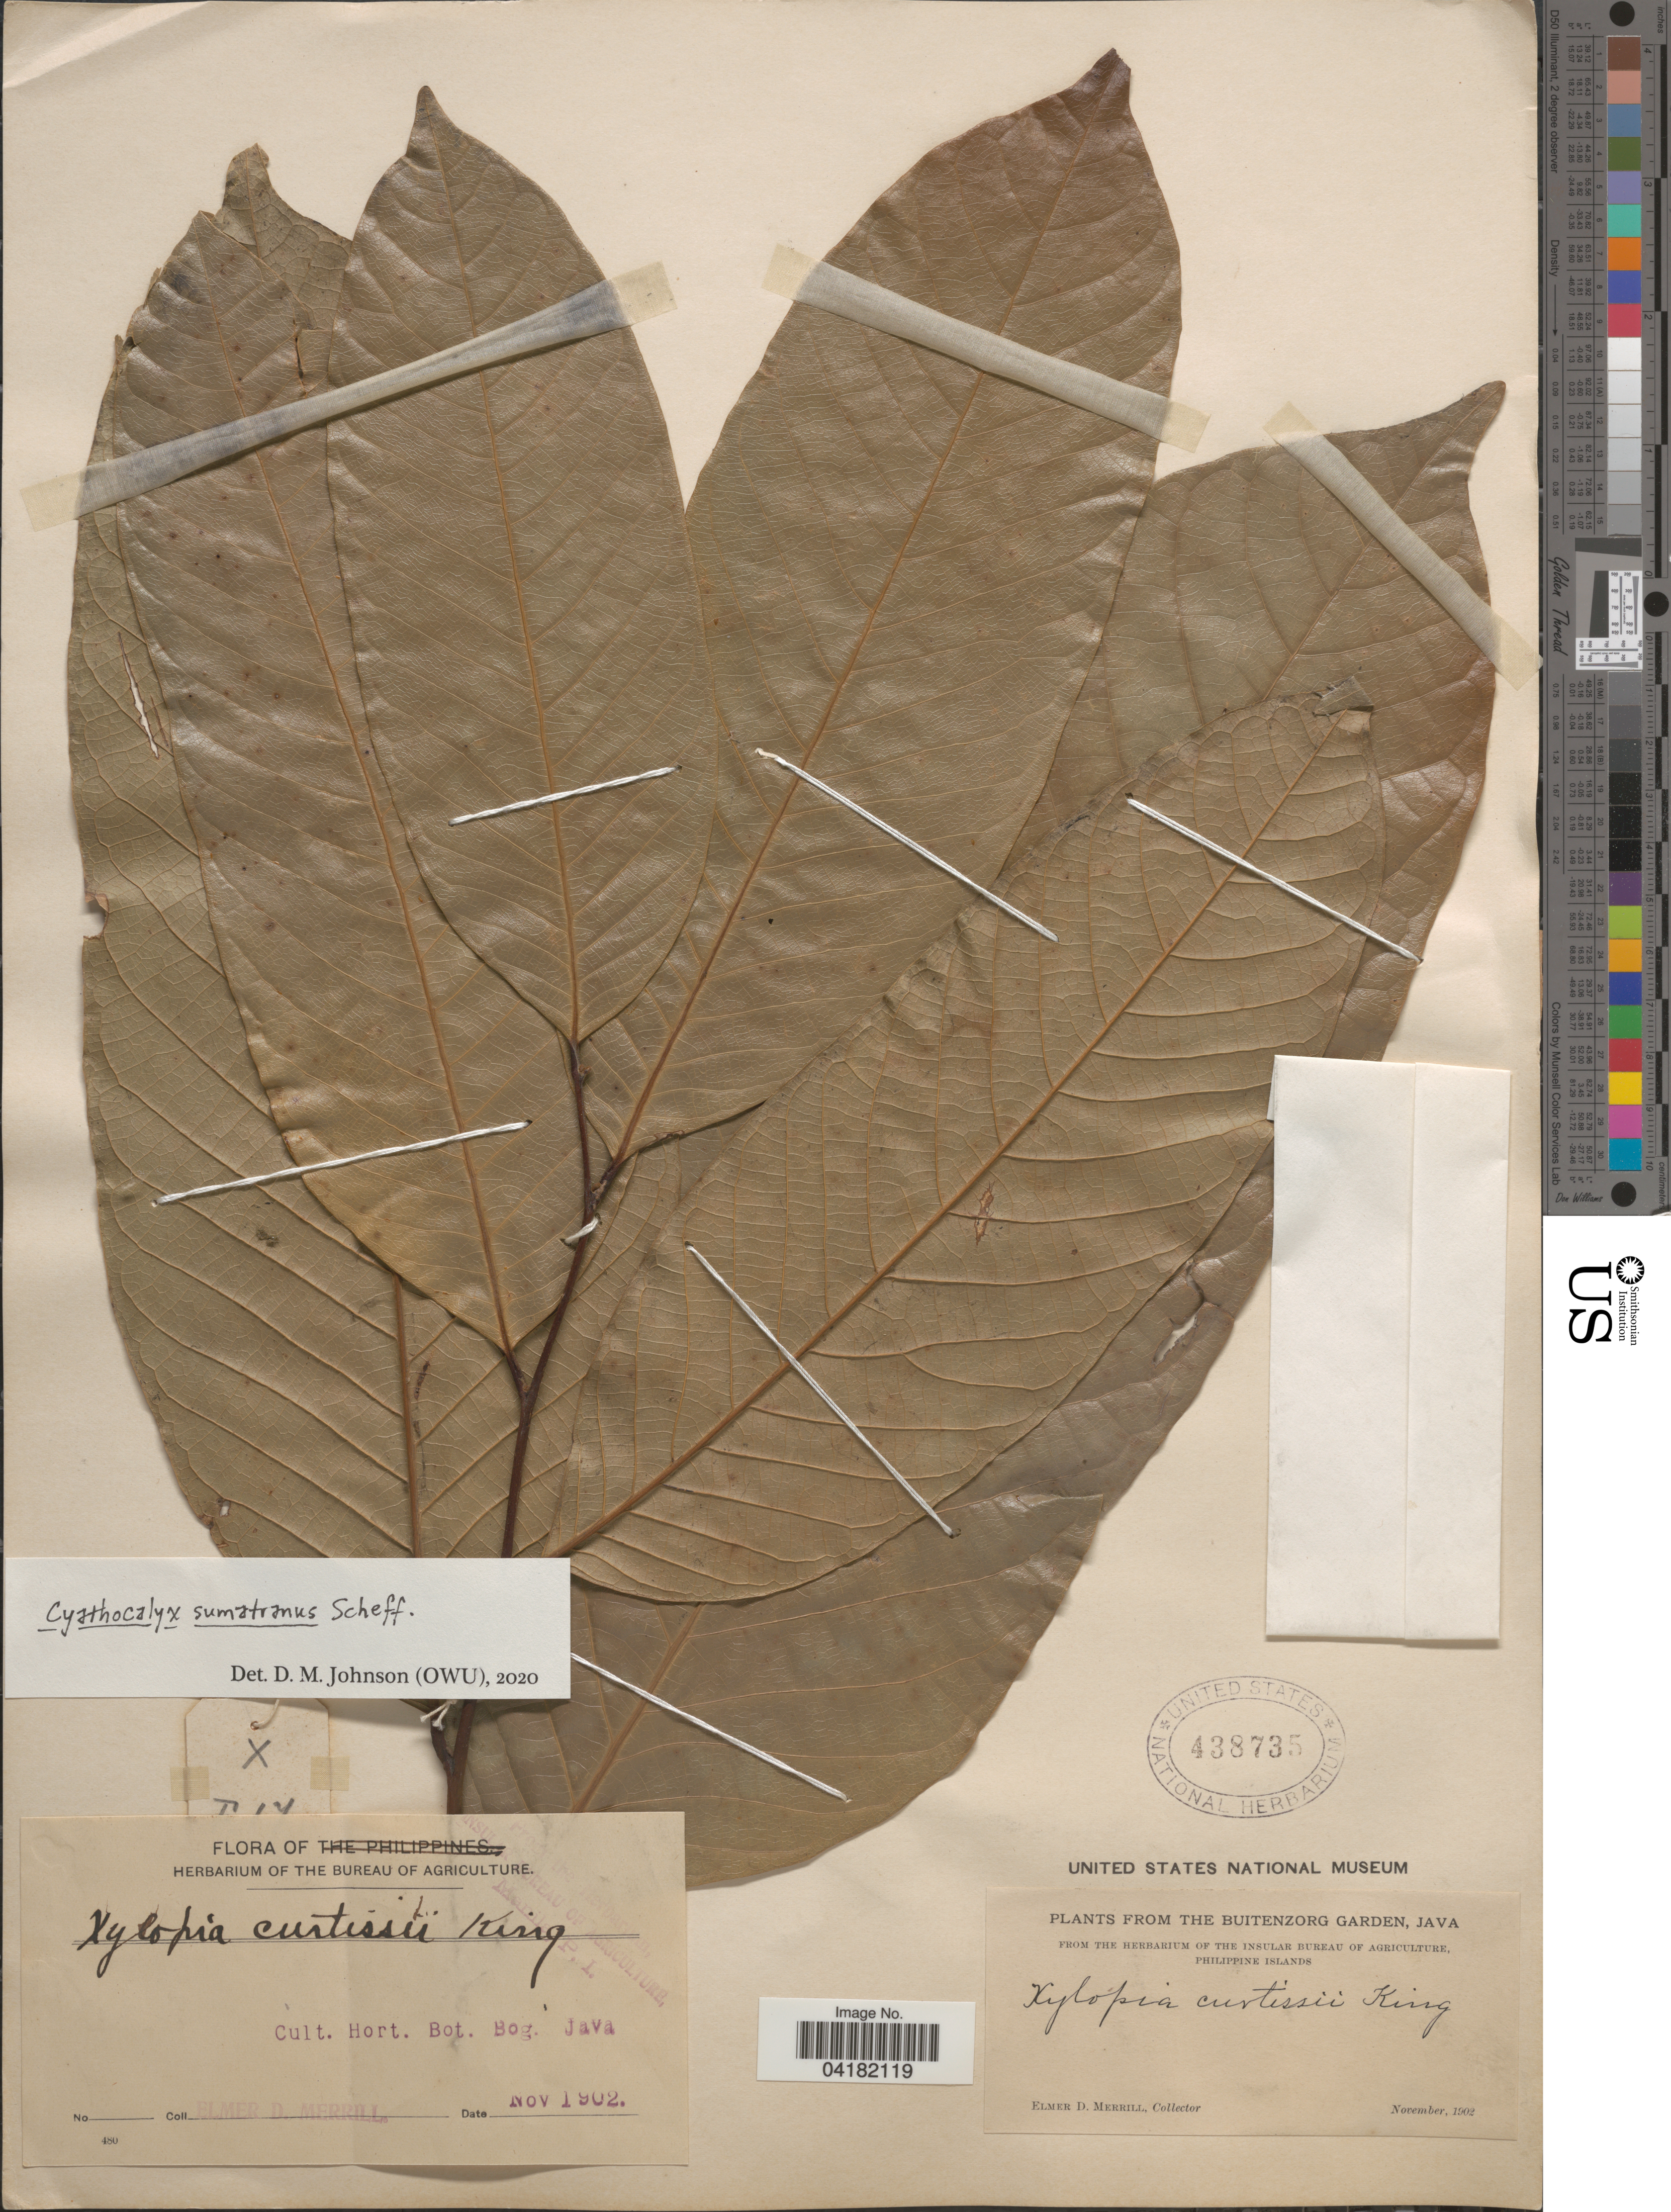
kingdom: Plantae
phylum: Tracheophyta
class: Magnoliopsida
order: Magnoliales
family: Annonaceae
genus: Cyathocalyx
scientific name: Cyathocalyx sumatranus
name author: Scheff.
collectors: E. D. Merrill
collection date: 1902-11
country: Indonesia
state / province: Java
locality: The Buitenzorg Garden.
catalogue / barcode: US 438735